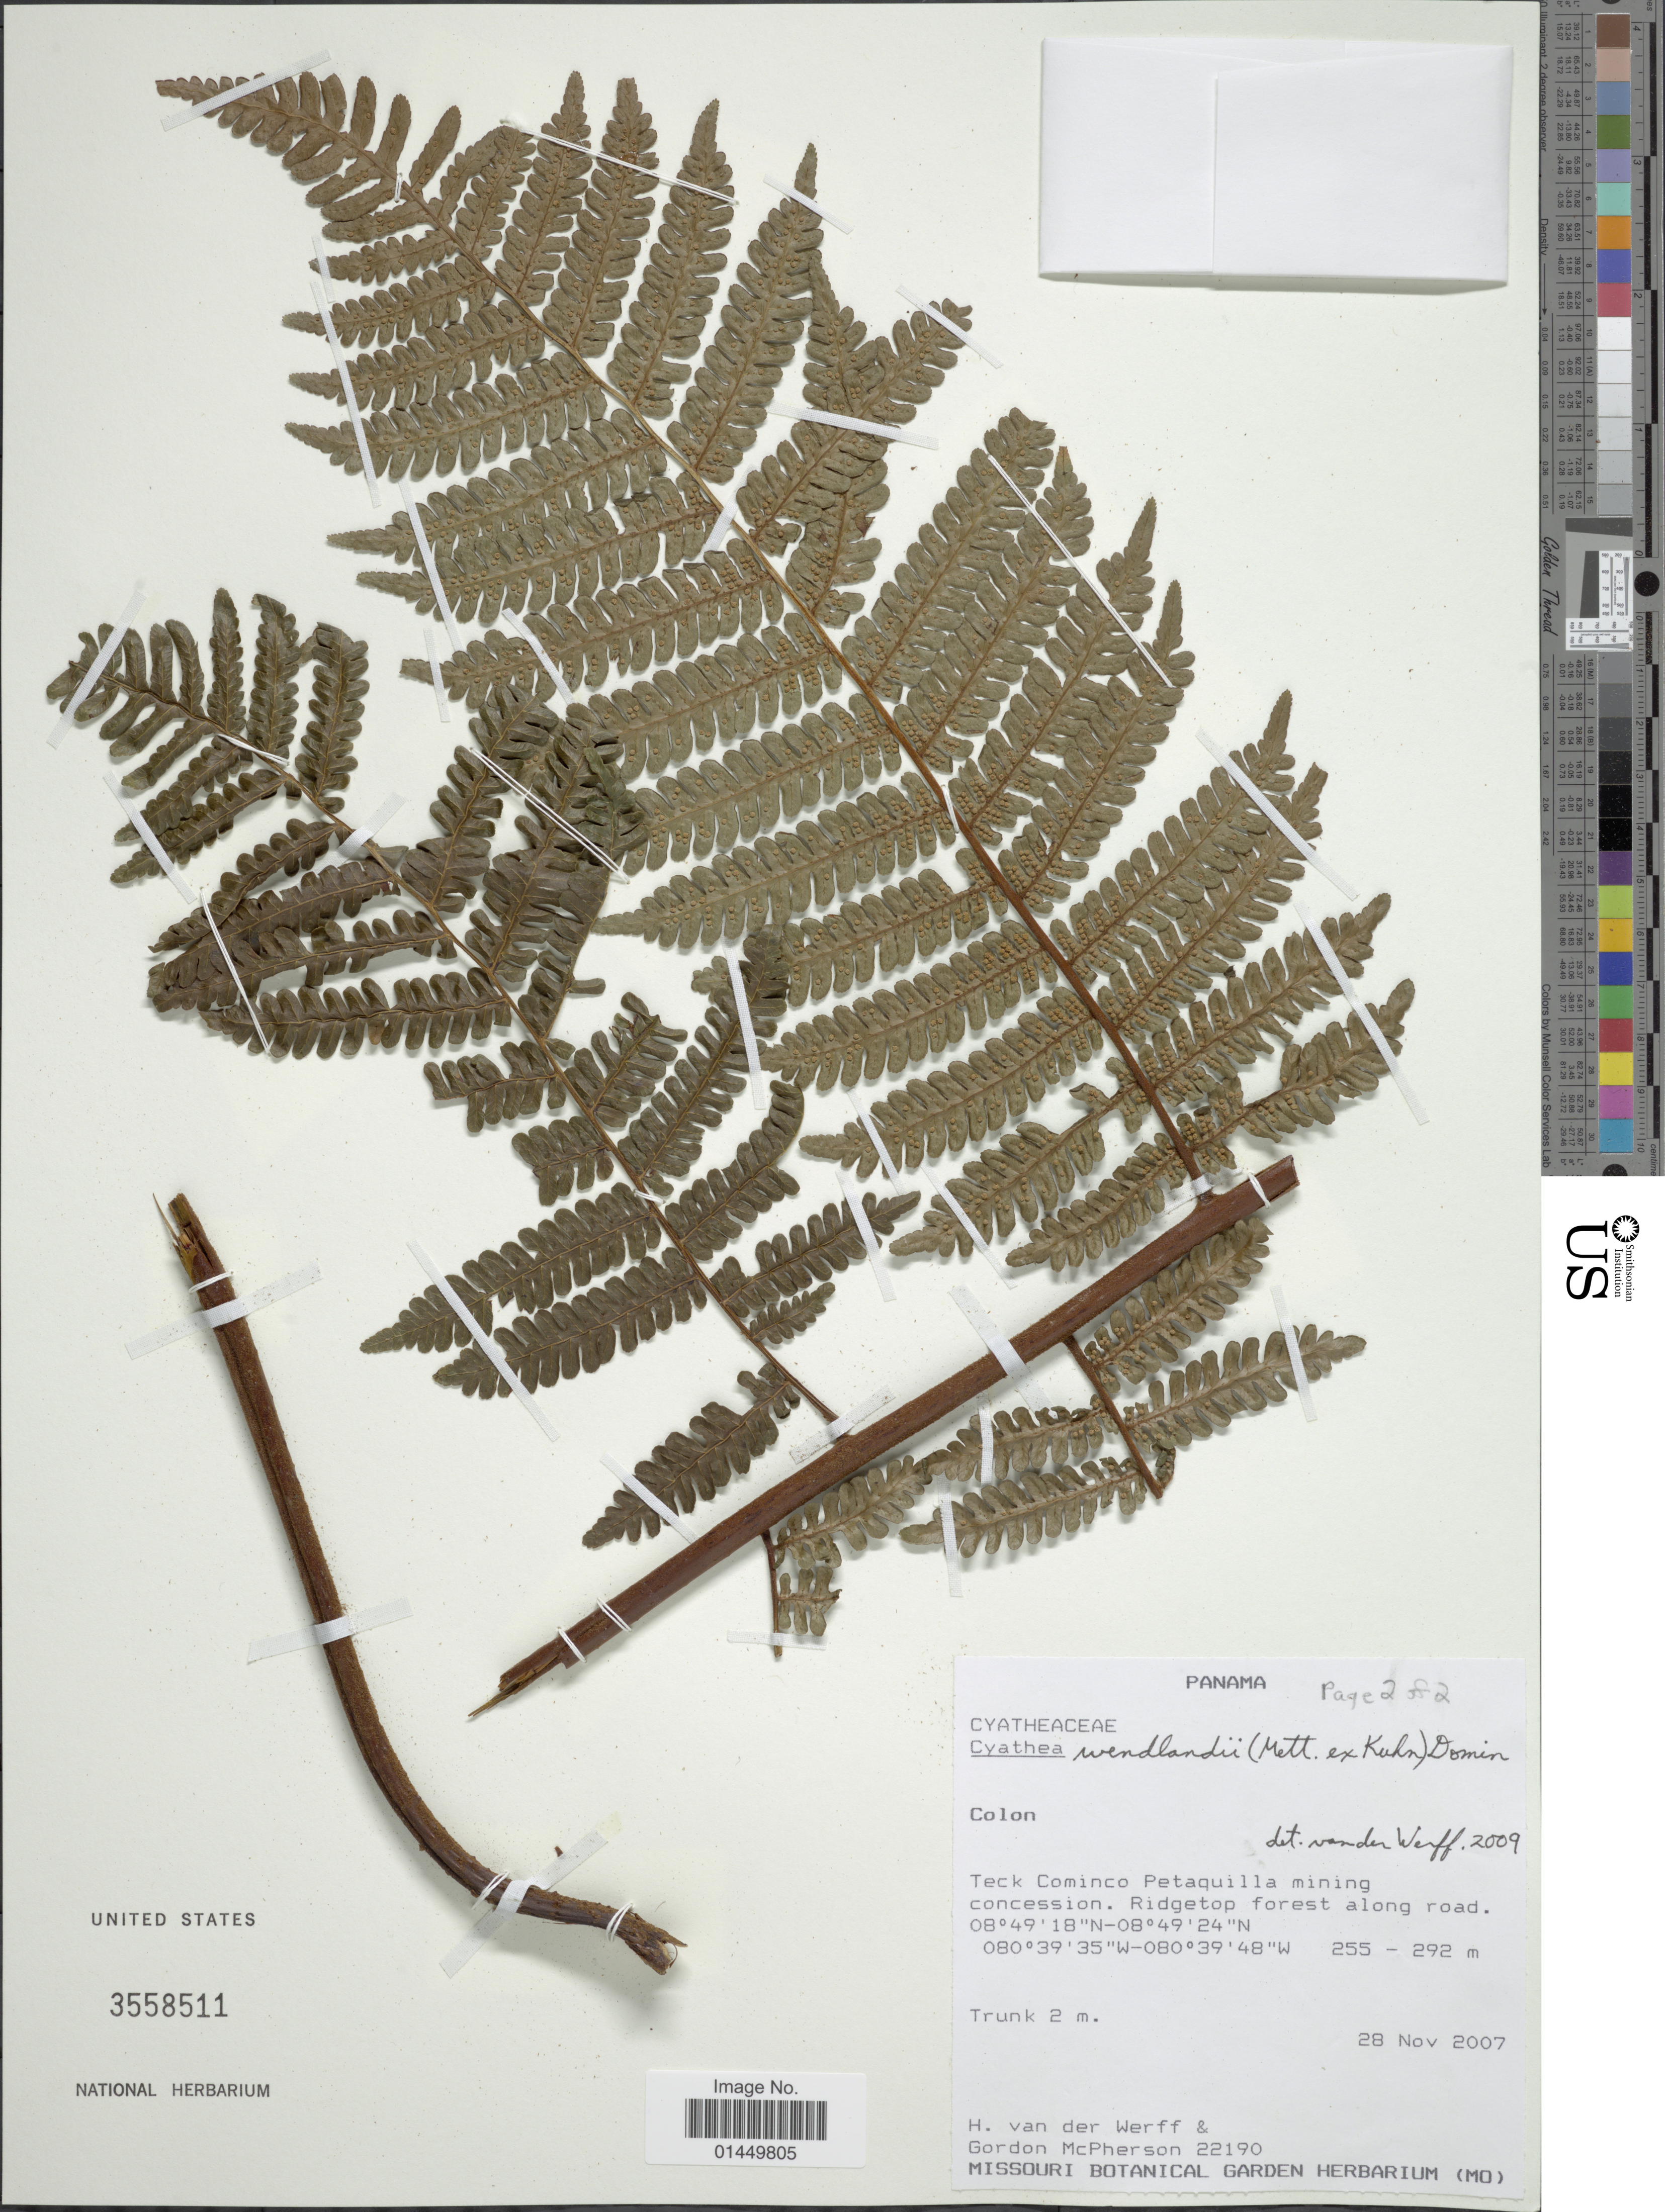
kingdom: Plantae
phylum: Tracheophyta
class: Polypodiopsida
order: Cyatheales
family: Cyatheaceae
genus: Cyathea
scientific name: Cyathea wendlandii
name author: (Mett. ex Kuhn) Domin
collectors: H. van der Werff & G. McPherson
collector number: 22190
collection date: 2007-11-28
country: Panama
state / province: Colón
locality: Colon, Teck Cominco Petaquilla mining concession, Ridgetop forest along road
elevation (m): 255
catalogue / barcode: US 3558511